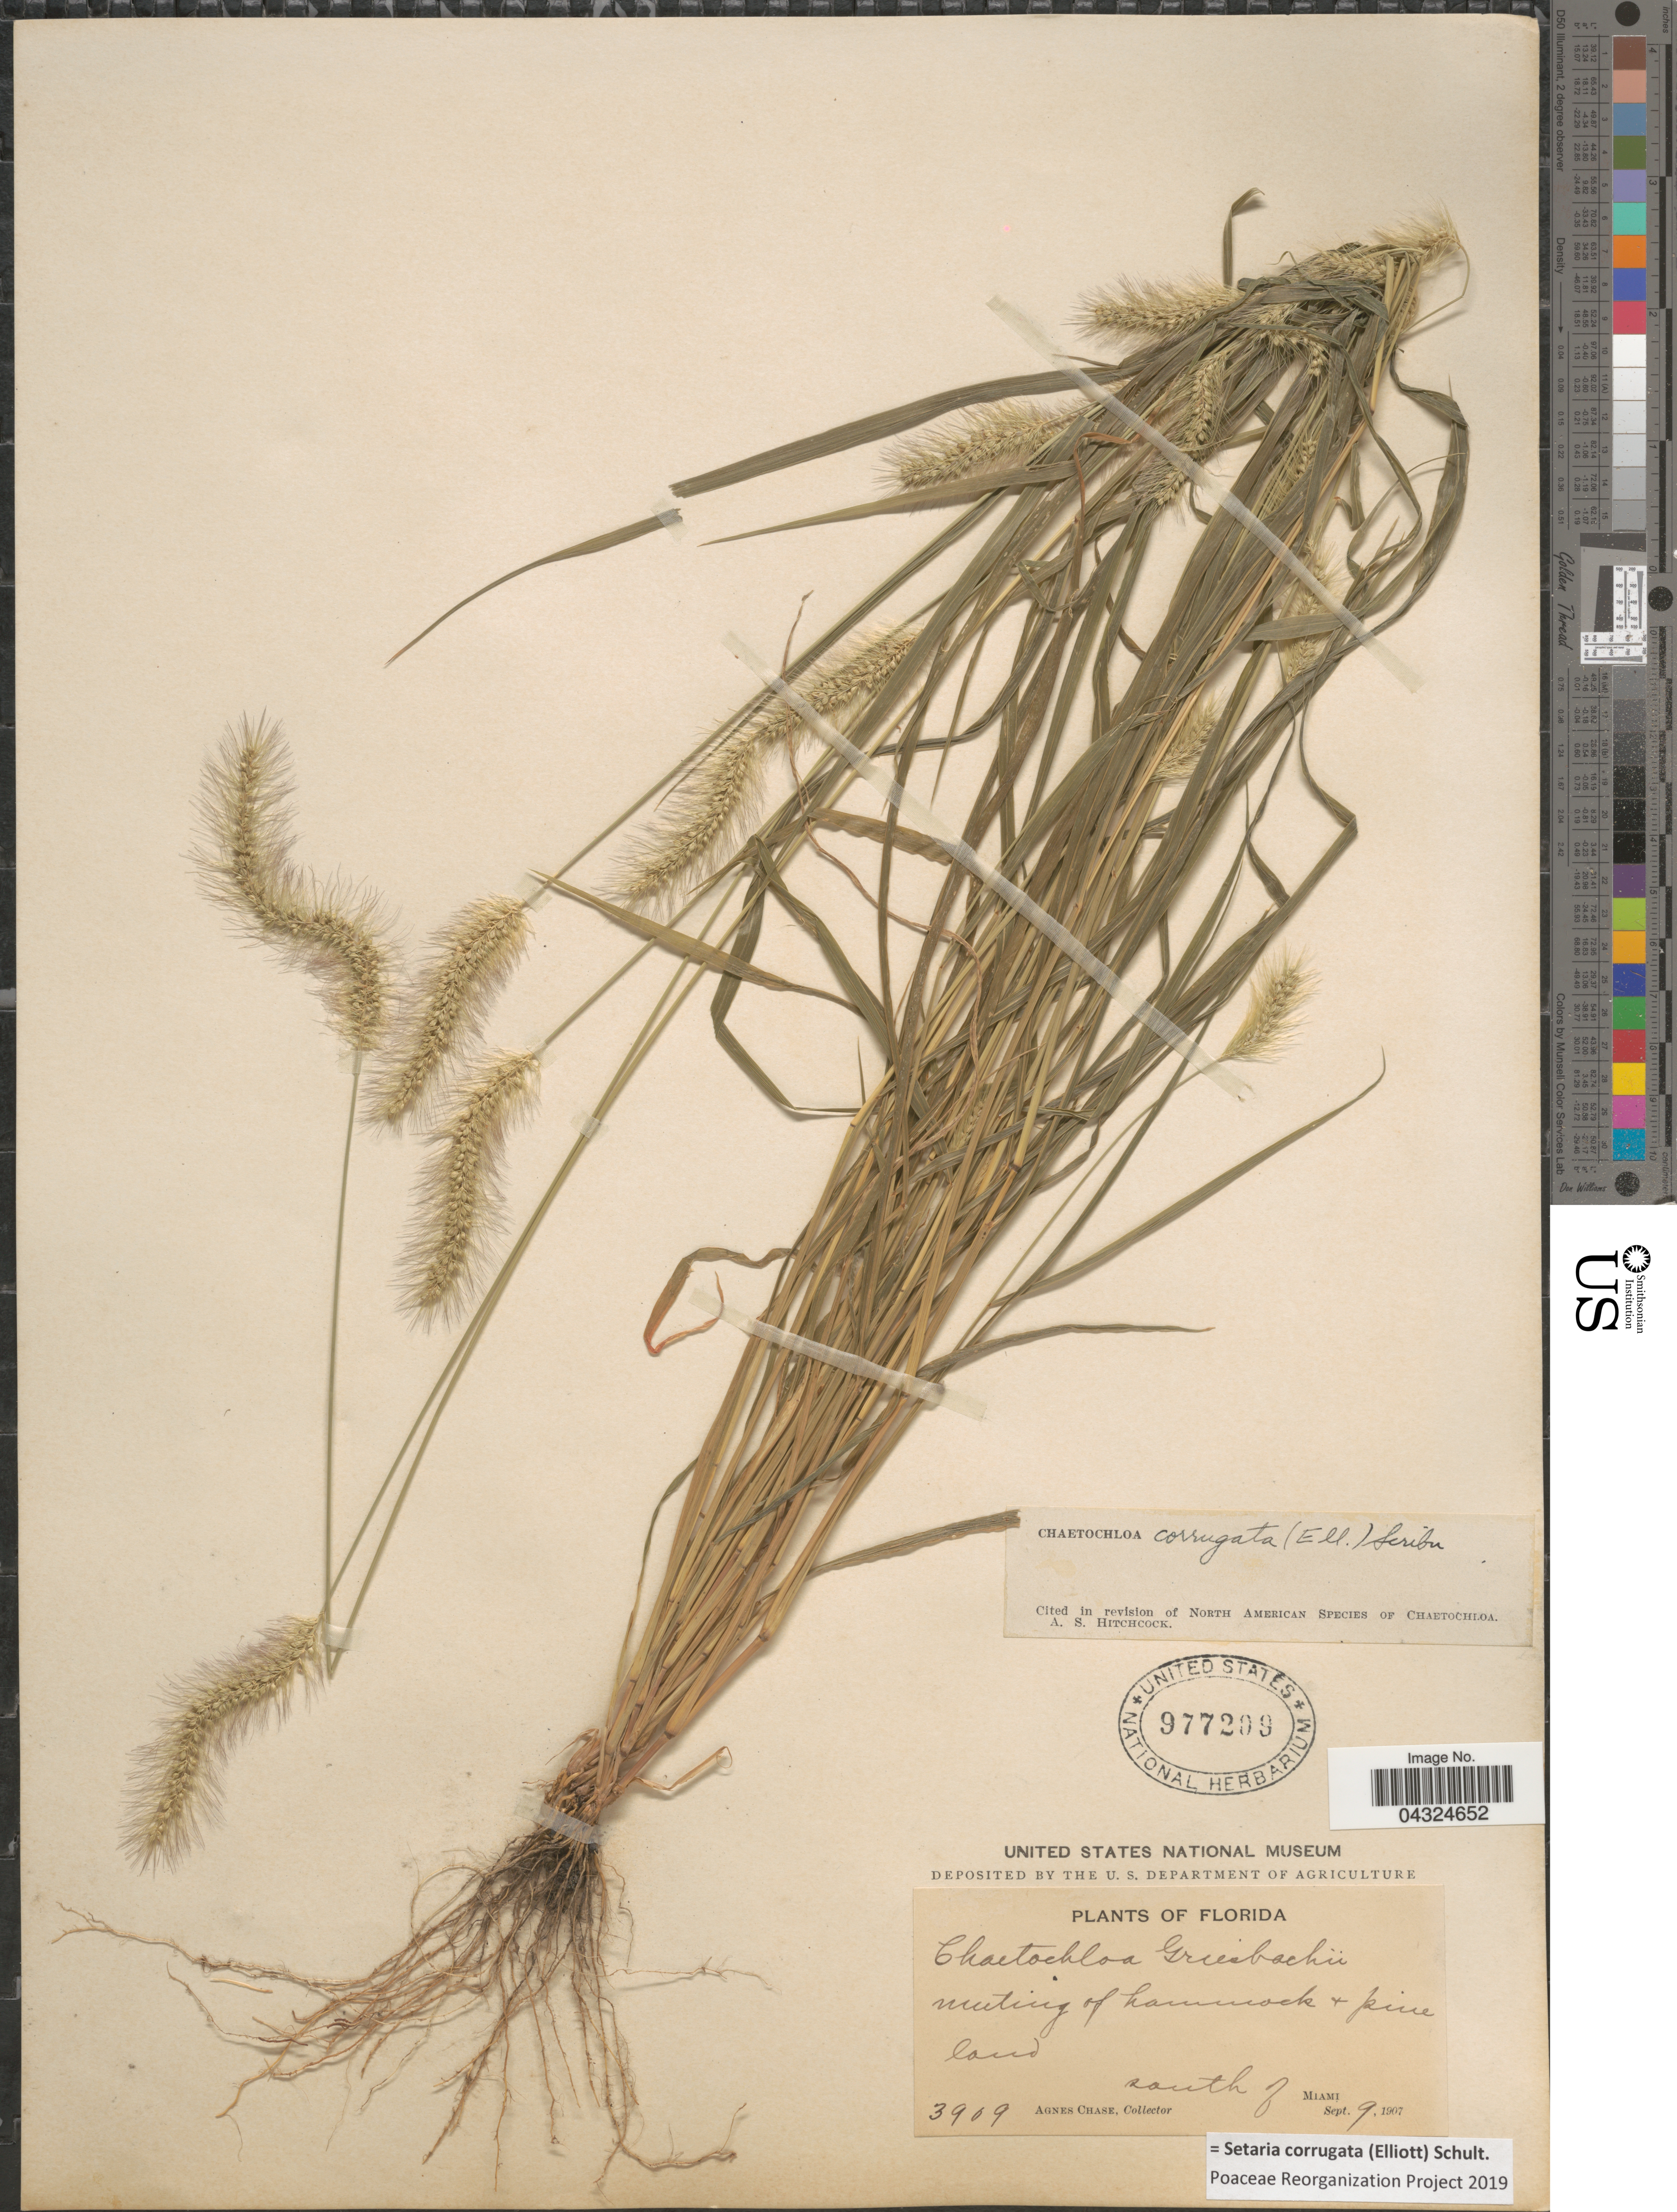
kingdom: Plantae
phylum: Tracheophyta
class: Liliopsida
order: Poales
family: Poaceae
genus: Setaria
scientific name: Setaria corrugata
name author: (Elliott) Schult.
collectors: A. Chase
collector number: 3909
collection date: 1907-09-09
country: United States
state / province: Florida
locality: South of Miami.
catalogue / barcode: US 977209